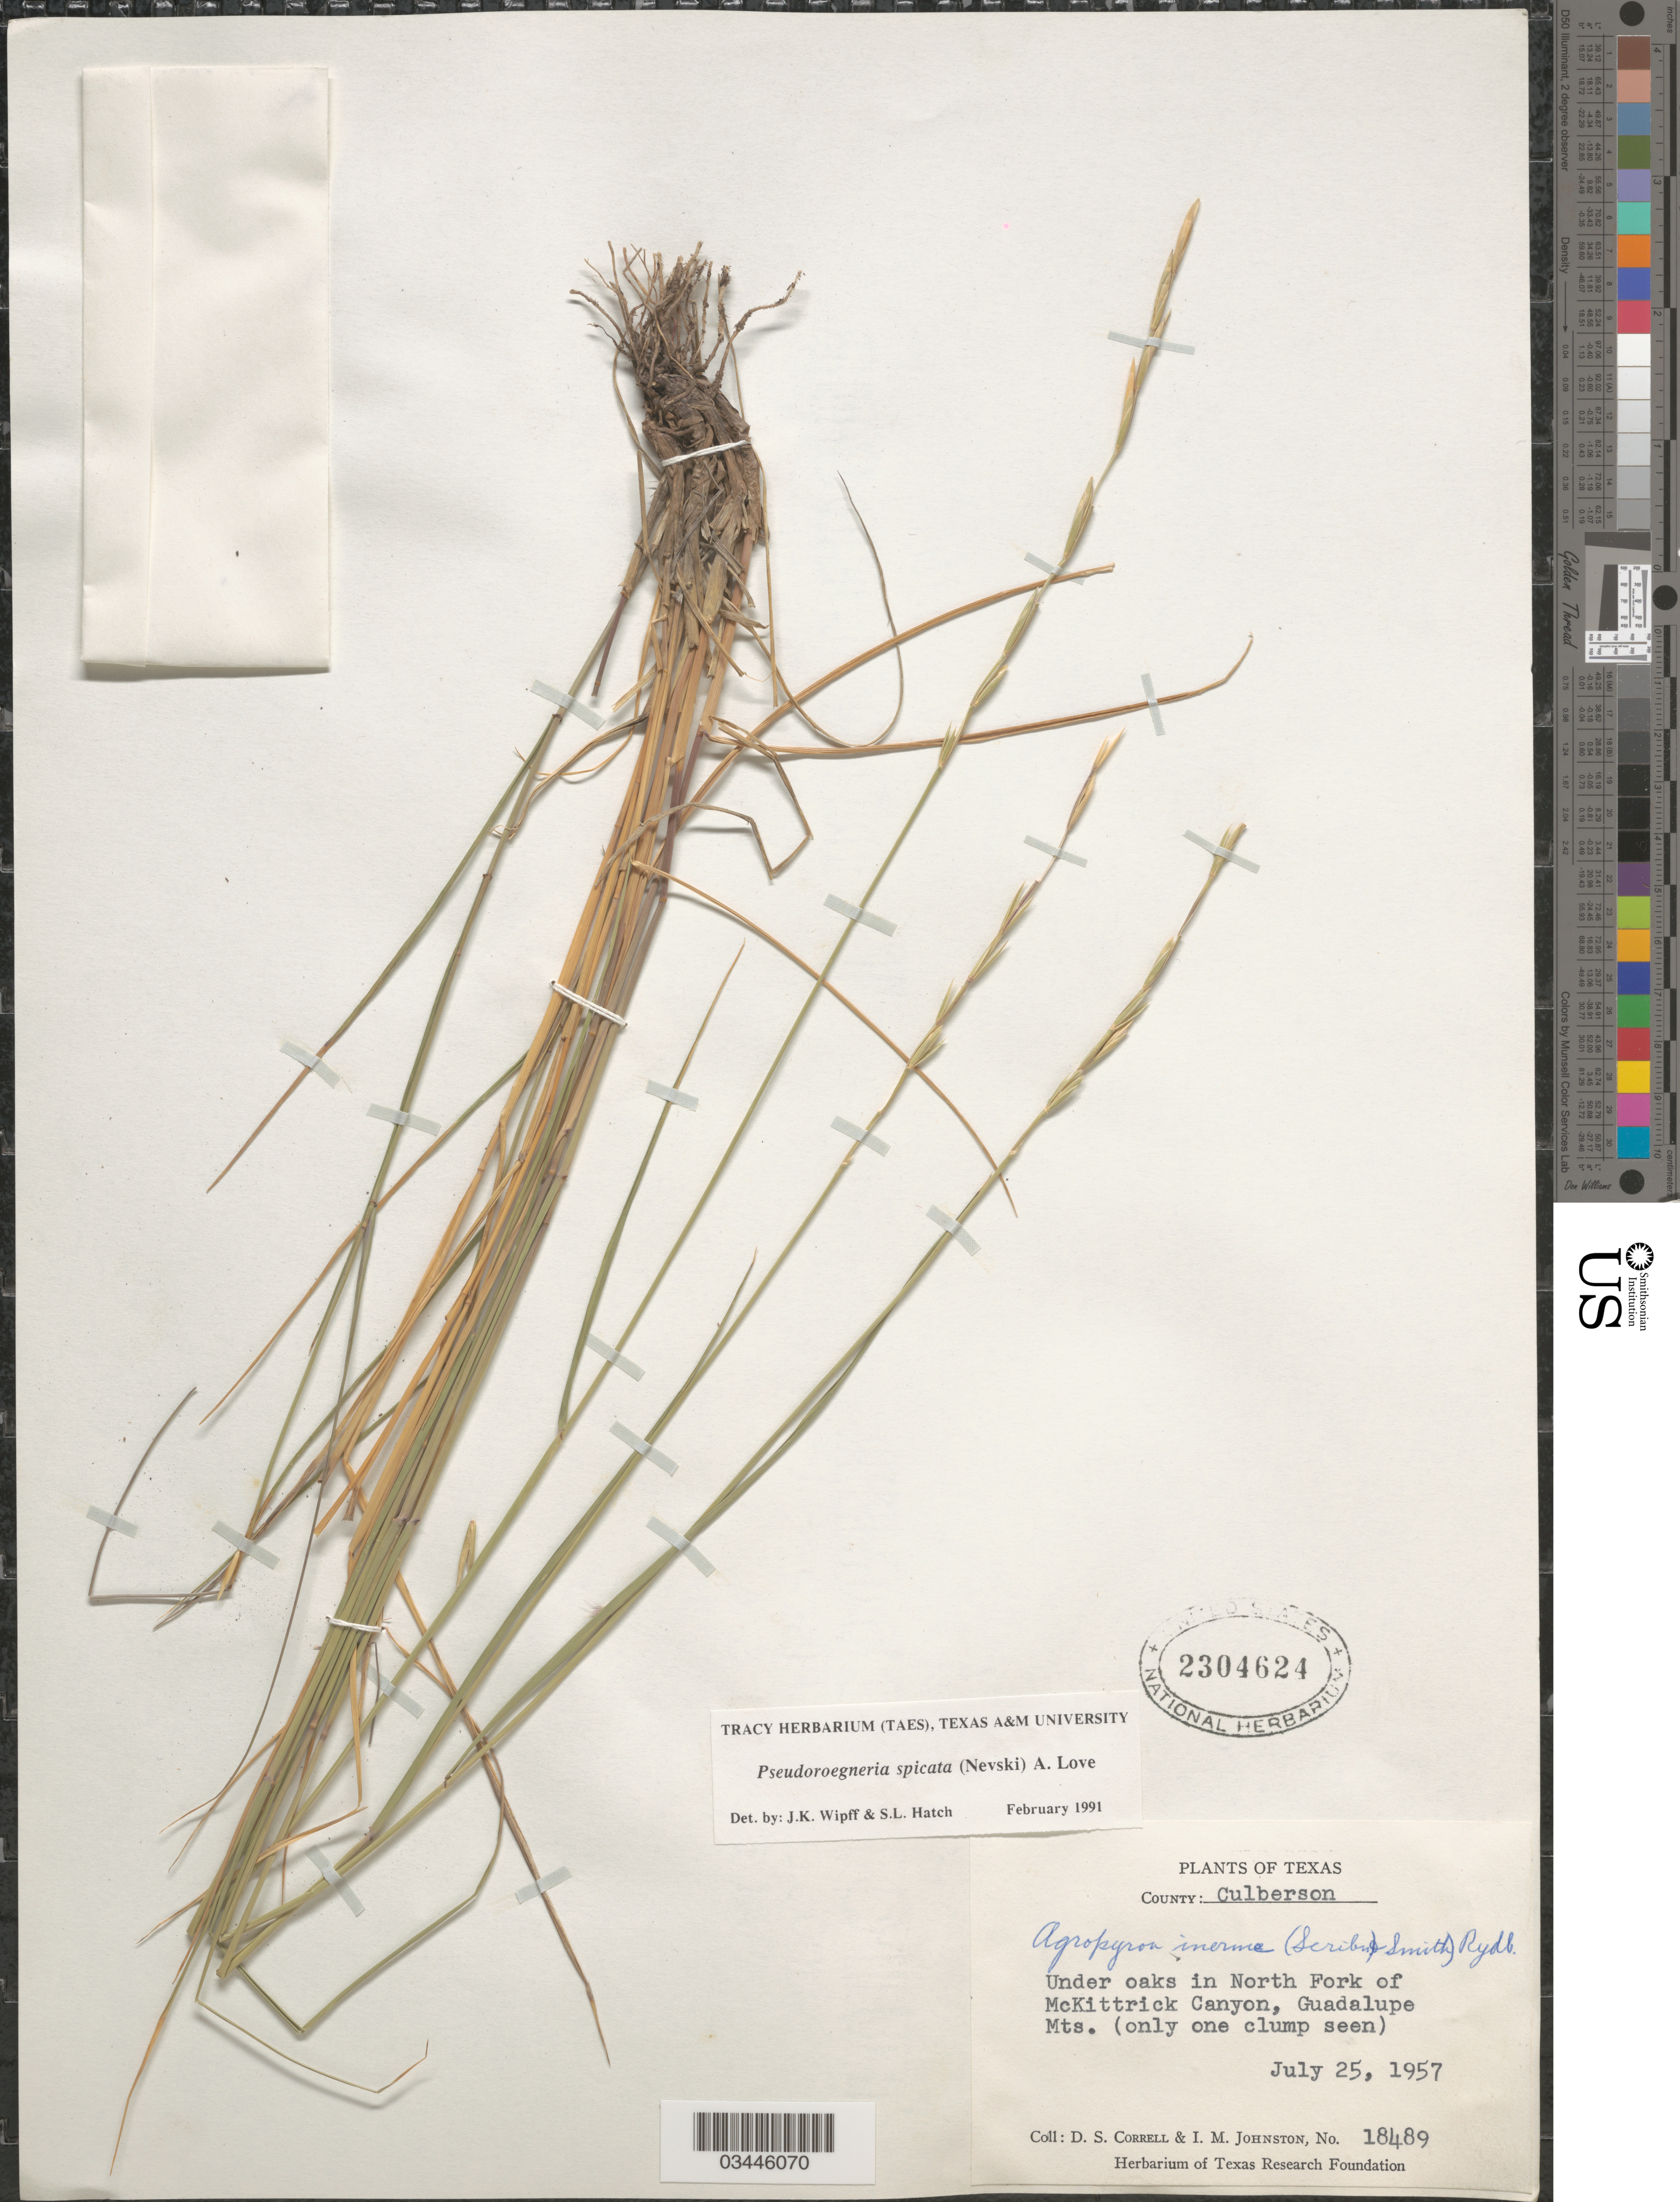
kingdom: Plantae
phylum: Tracheophyta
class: Liliopsida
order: Poales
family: Poaceae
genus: Pseudoroegneria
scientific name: Pseudoroegneria spicata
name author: (Pursh) Á. Löve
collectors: D. S. Correll & I.M. Johnston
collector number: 18489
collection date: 1957-07-25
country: United States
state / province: Texas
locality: County: Culberson. Under oaks in North Fortk of McKittrick Canyon, Guadalupe Mts.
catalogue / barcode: US 2304624